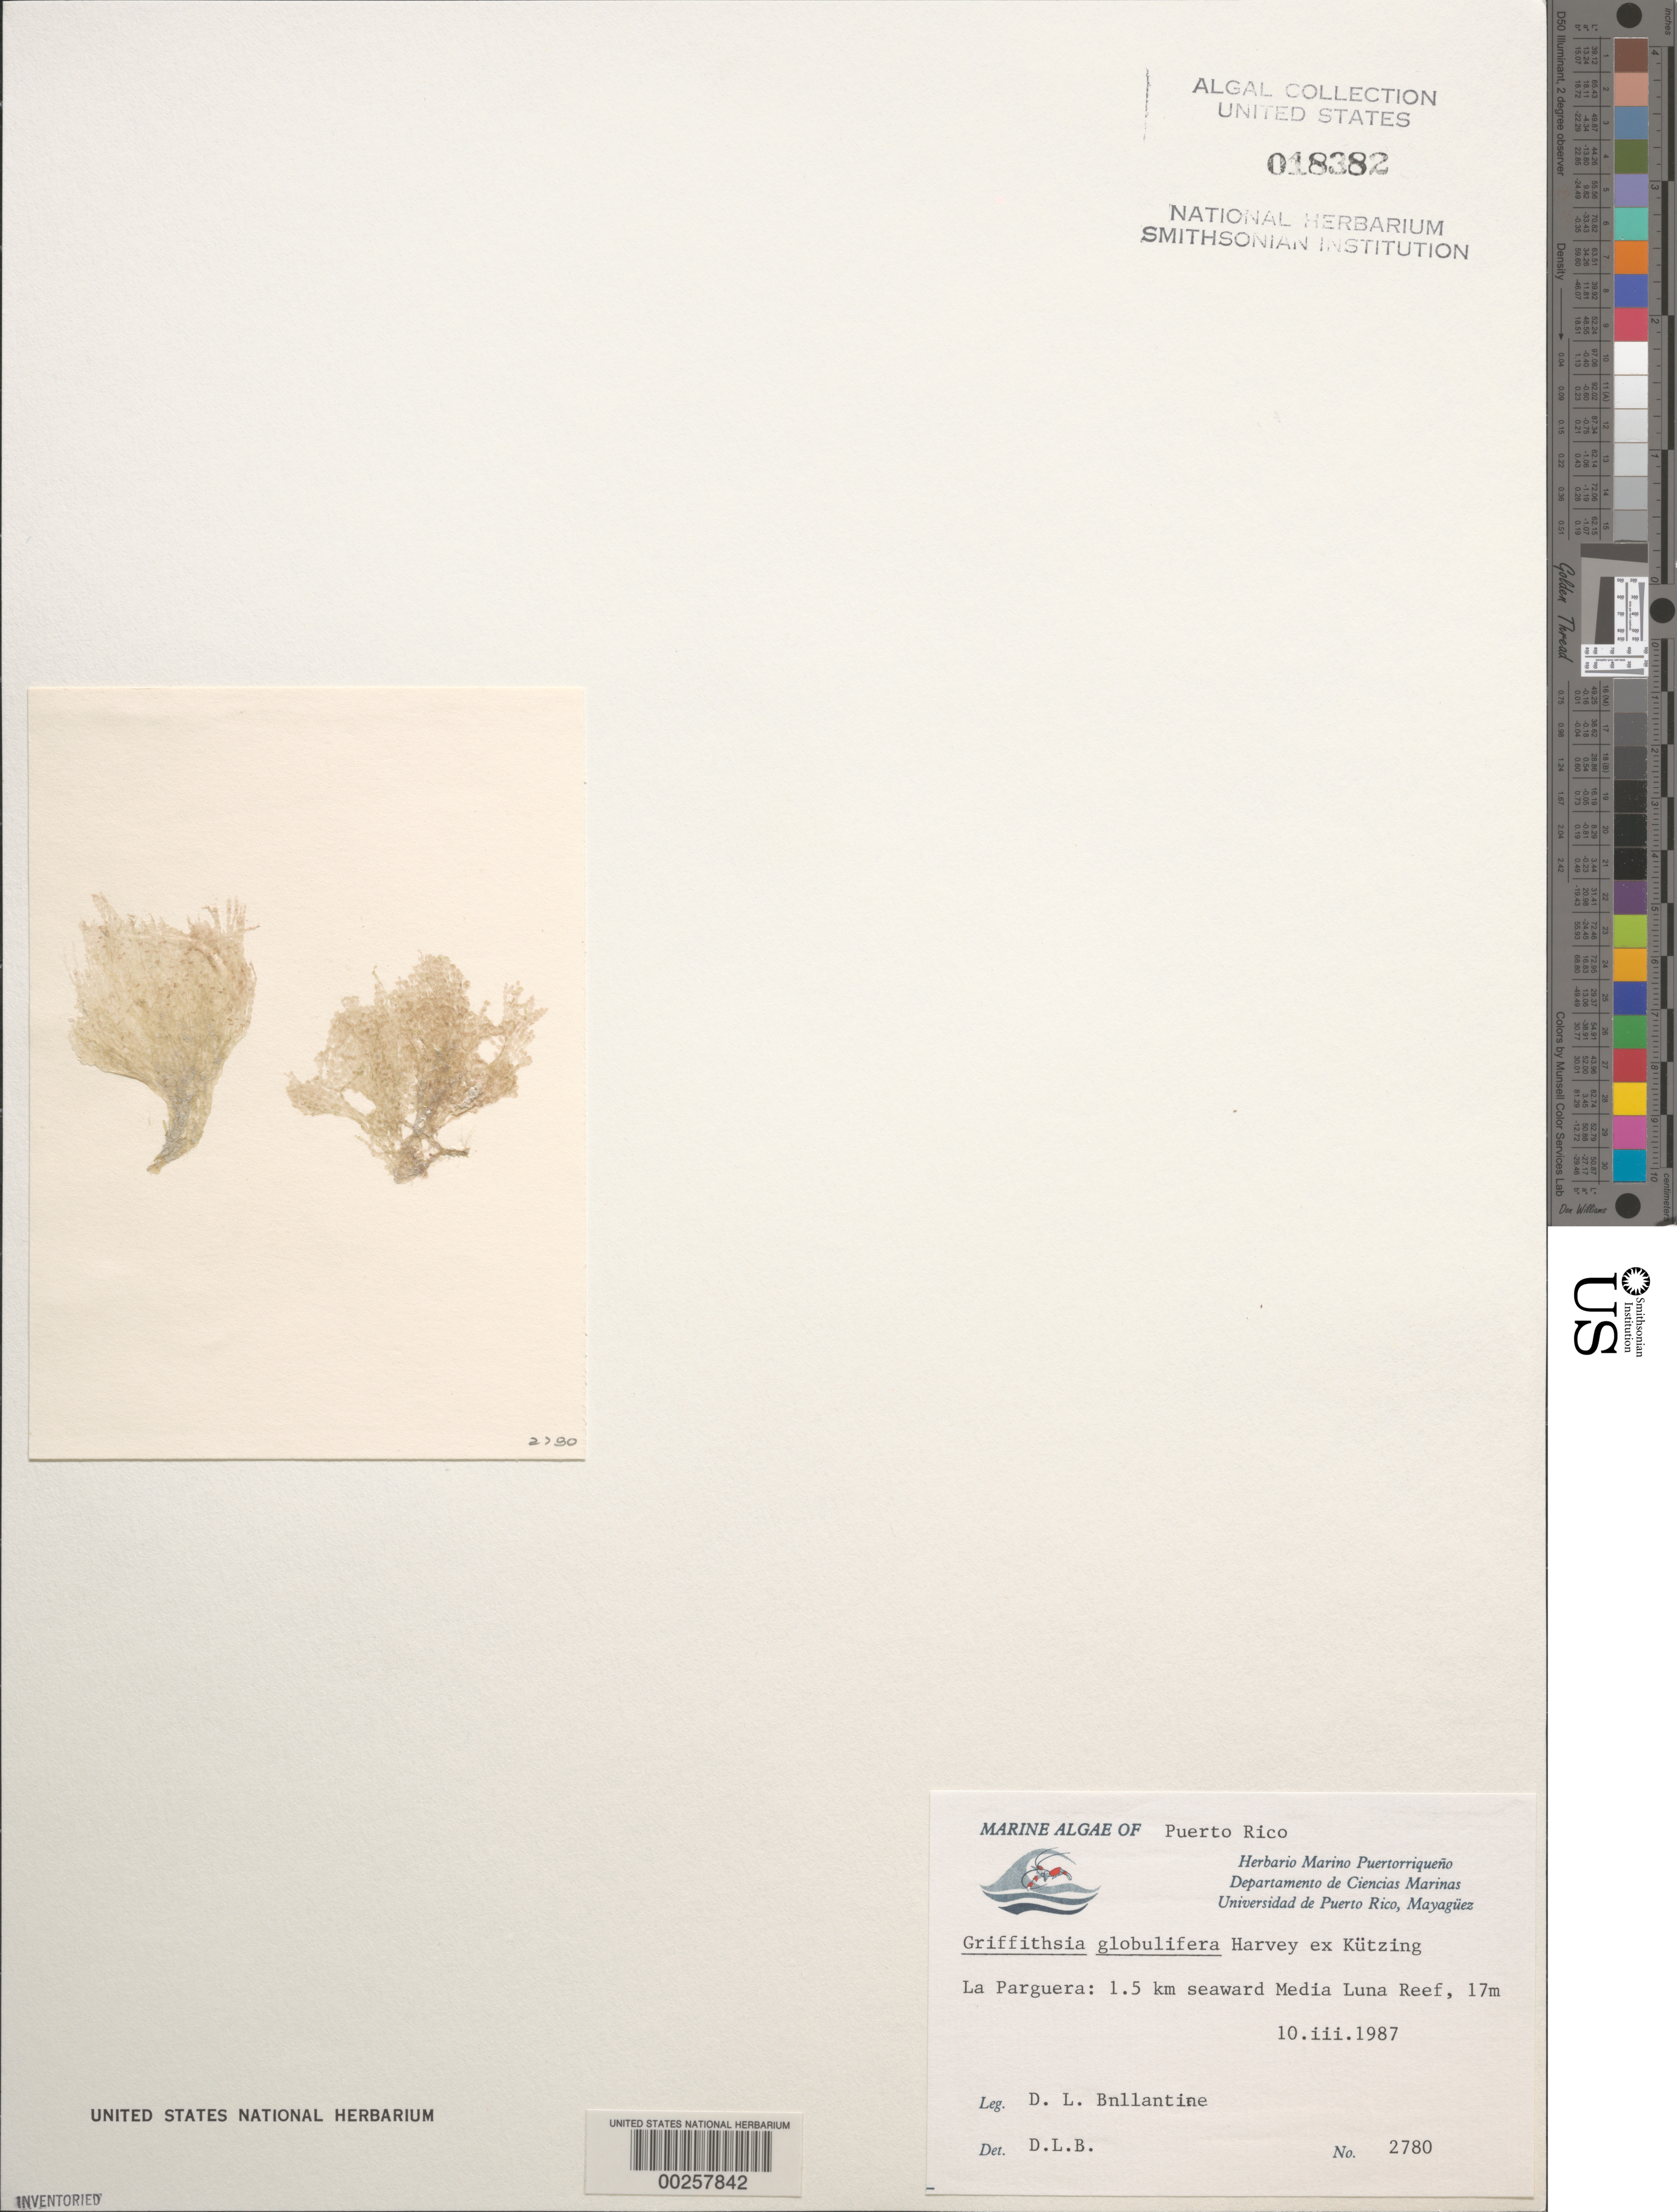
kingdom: Plantae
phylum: Rhodophyta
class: Florideophyceae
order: Ceramiales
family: Wrangeliaceae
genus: Griffithsia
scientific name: Griffithsia globulifera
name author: Harv. ex Kütz.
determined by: Ballantine, D. L.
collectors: D.L. Ballantine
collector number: DLB 2780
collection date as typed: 10 Mar 1987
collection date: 1987-03-10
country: Puerto Rico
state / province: Lajas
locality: Media Luna Reef, La Parguera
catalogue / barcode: US 18382